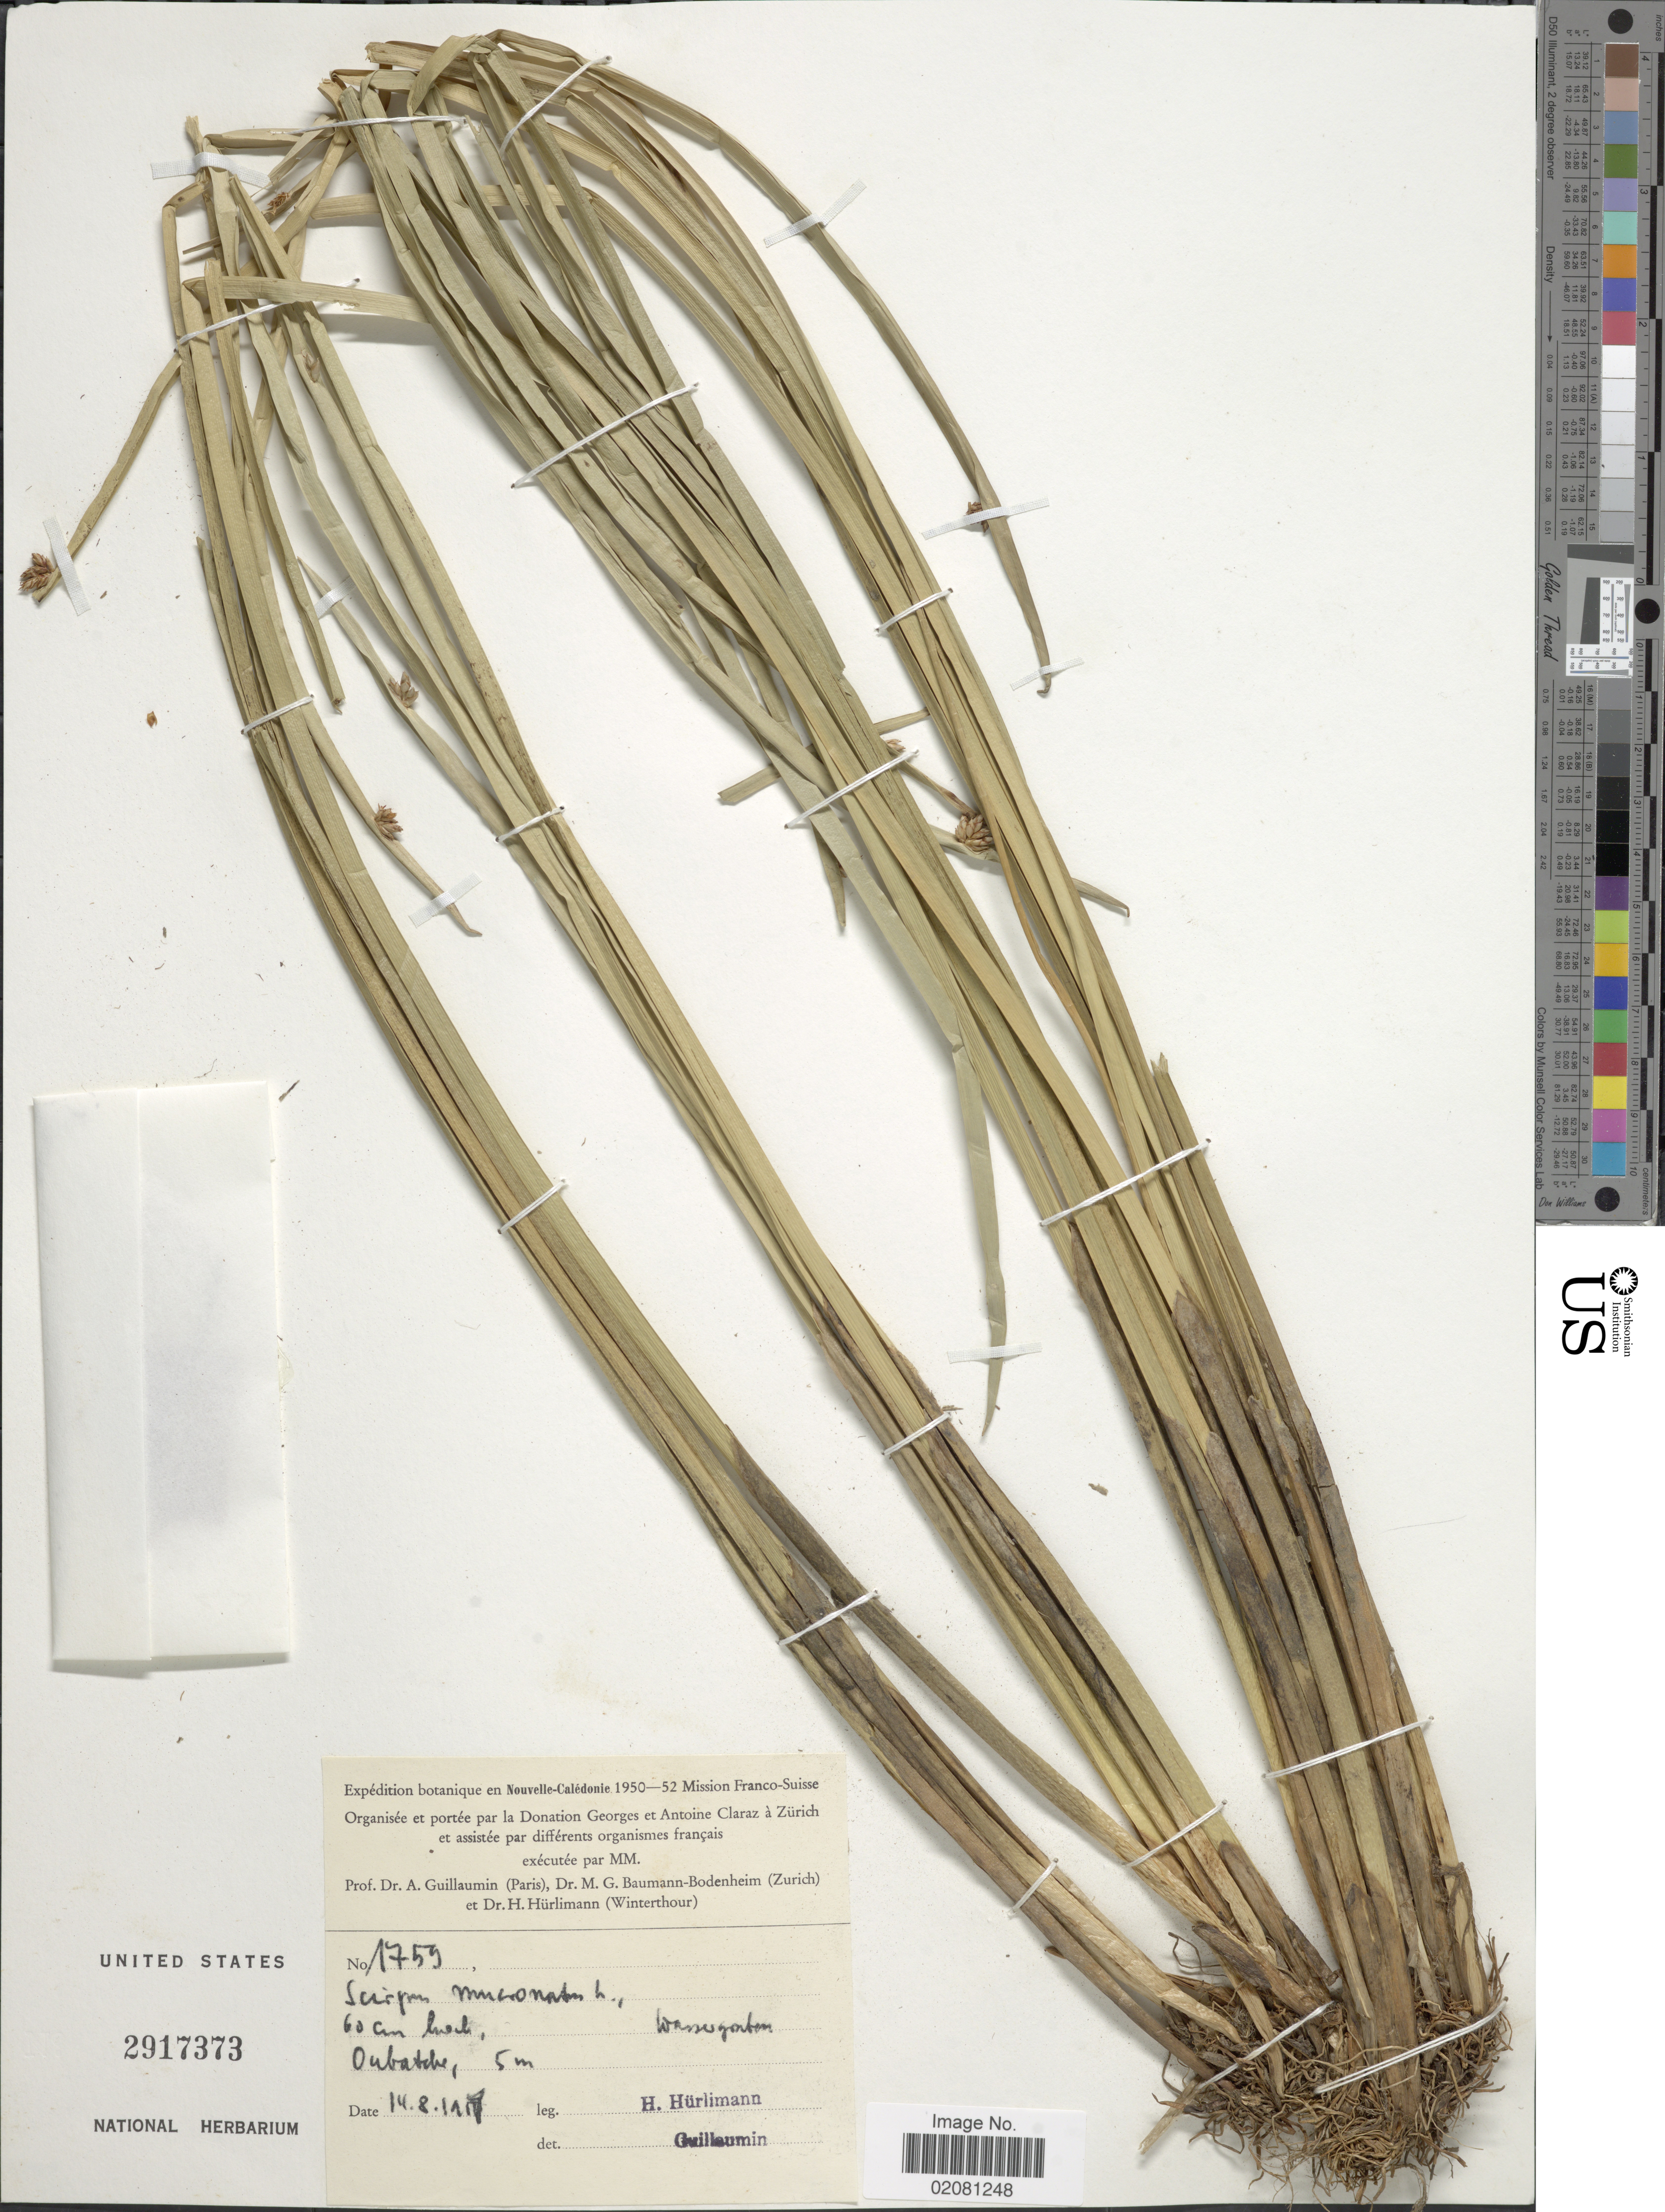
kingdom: Plantae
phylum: Tracheophyta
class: Liliopsida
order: Poales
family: Cyperaceae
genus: Schoenoplectiella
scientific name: Schoenoplectiella mucronata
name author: (L.) Jung & Choi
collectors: H. Hürlimann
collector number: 1759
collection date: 1917-08-14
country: New Caledonia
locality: Nouvelle-Caledonie, Oubatsche [interpreted], Wassgarton [interpreted].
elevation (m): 5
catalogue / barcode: US 2917373